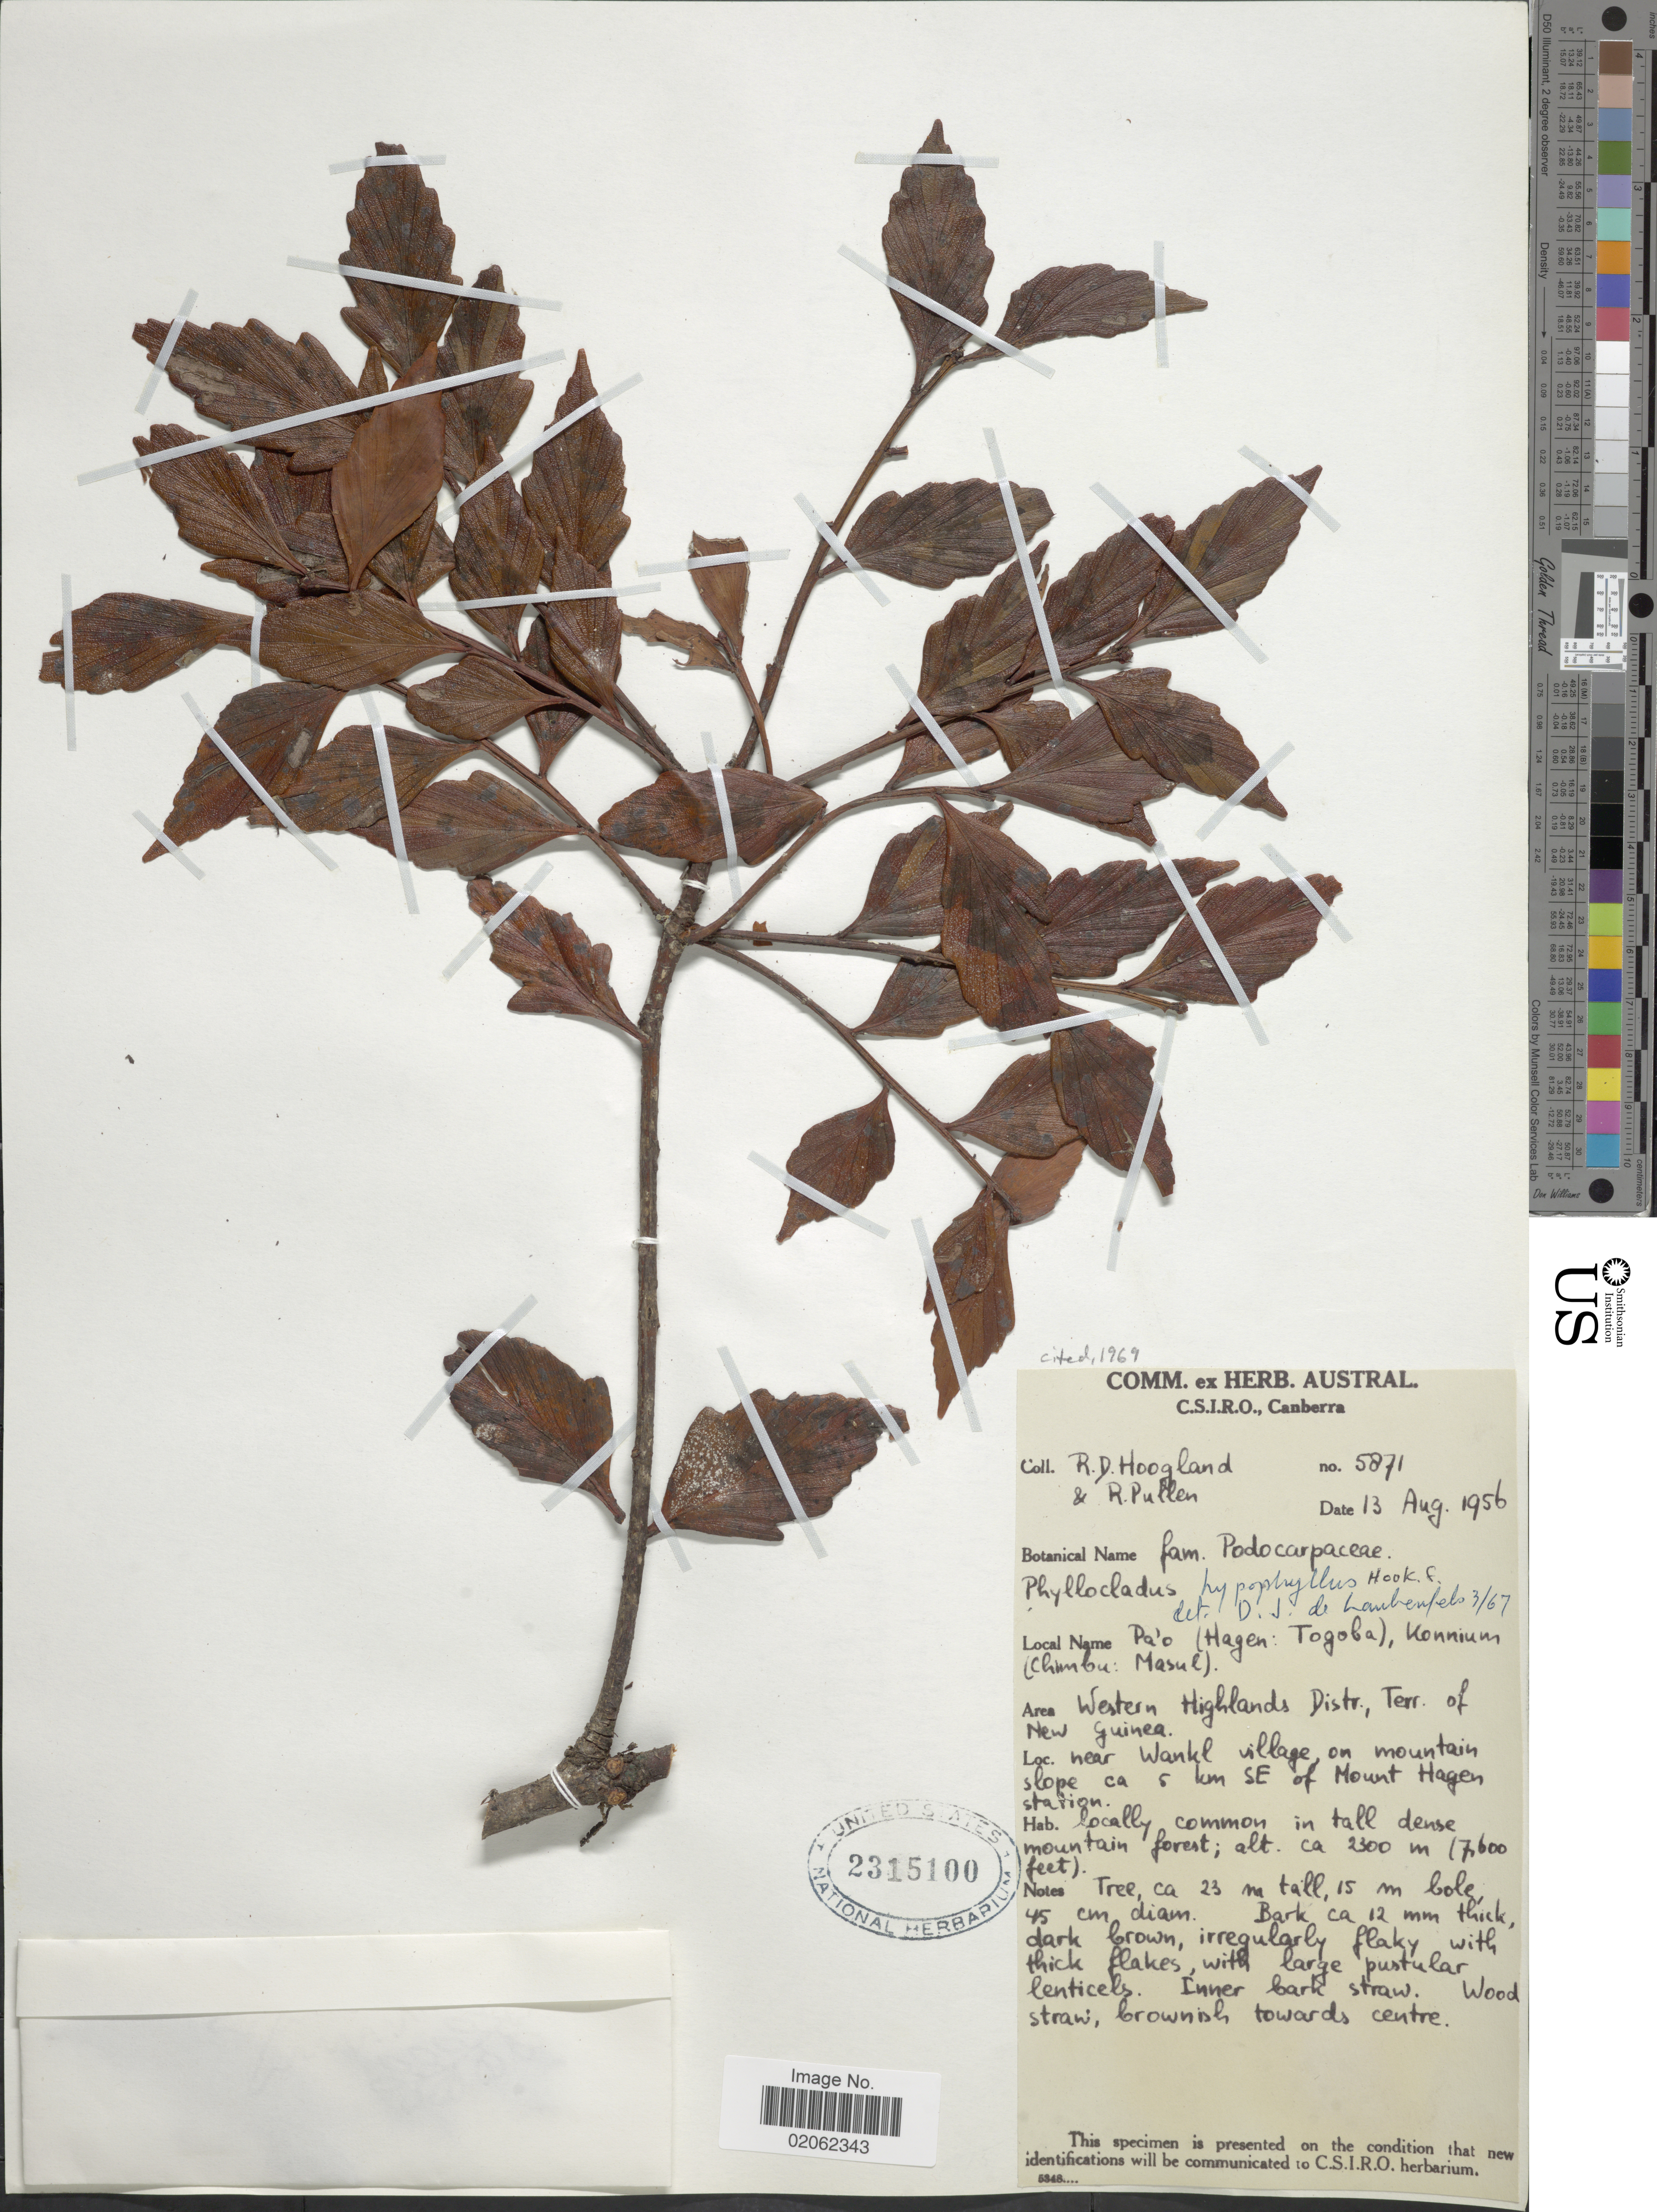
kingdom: Plantae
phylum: Tracheophyta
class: Pinopsida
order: Pinales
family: Phyllocladaceae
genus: Phyllocladus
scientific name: Phyllocladus hypophyllus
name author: Hook. f.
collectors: R. D. Hoogland & R. Pullen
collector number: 5871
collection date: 1956-08-13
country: Papua New Guinea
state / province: Western Highlands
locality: Area Western Highlands Distr., Terr. of New Guinea, near Wankl village on mountain slope ca 5 km SE of Mount Hagen station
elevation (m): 2300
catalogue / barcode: US 2315100